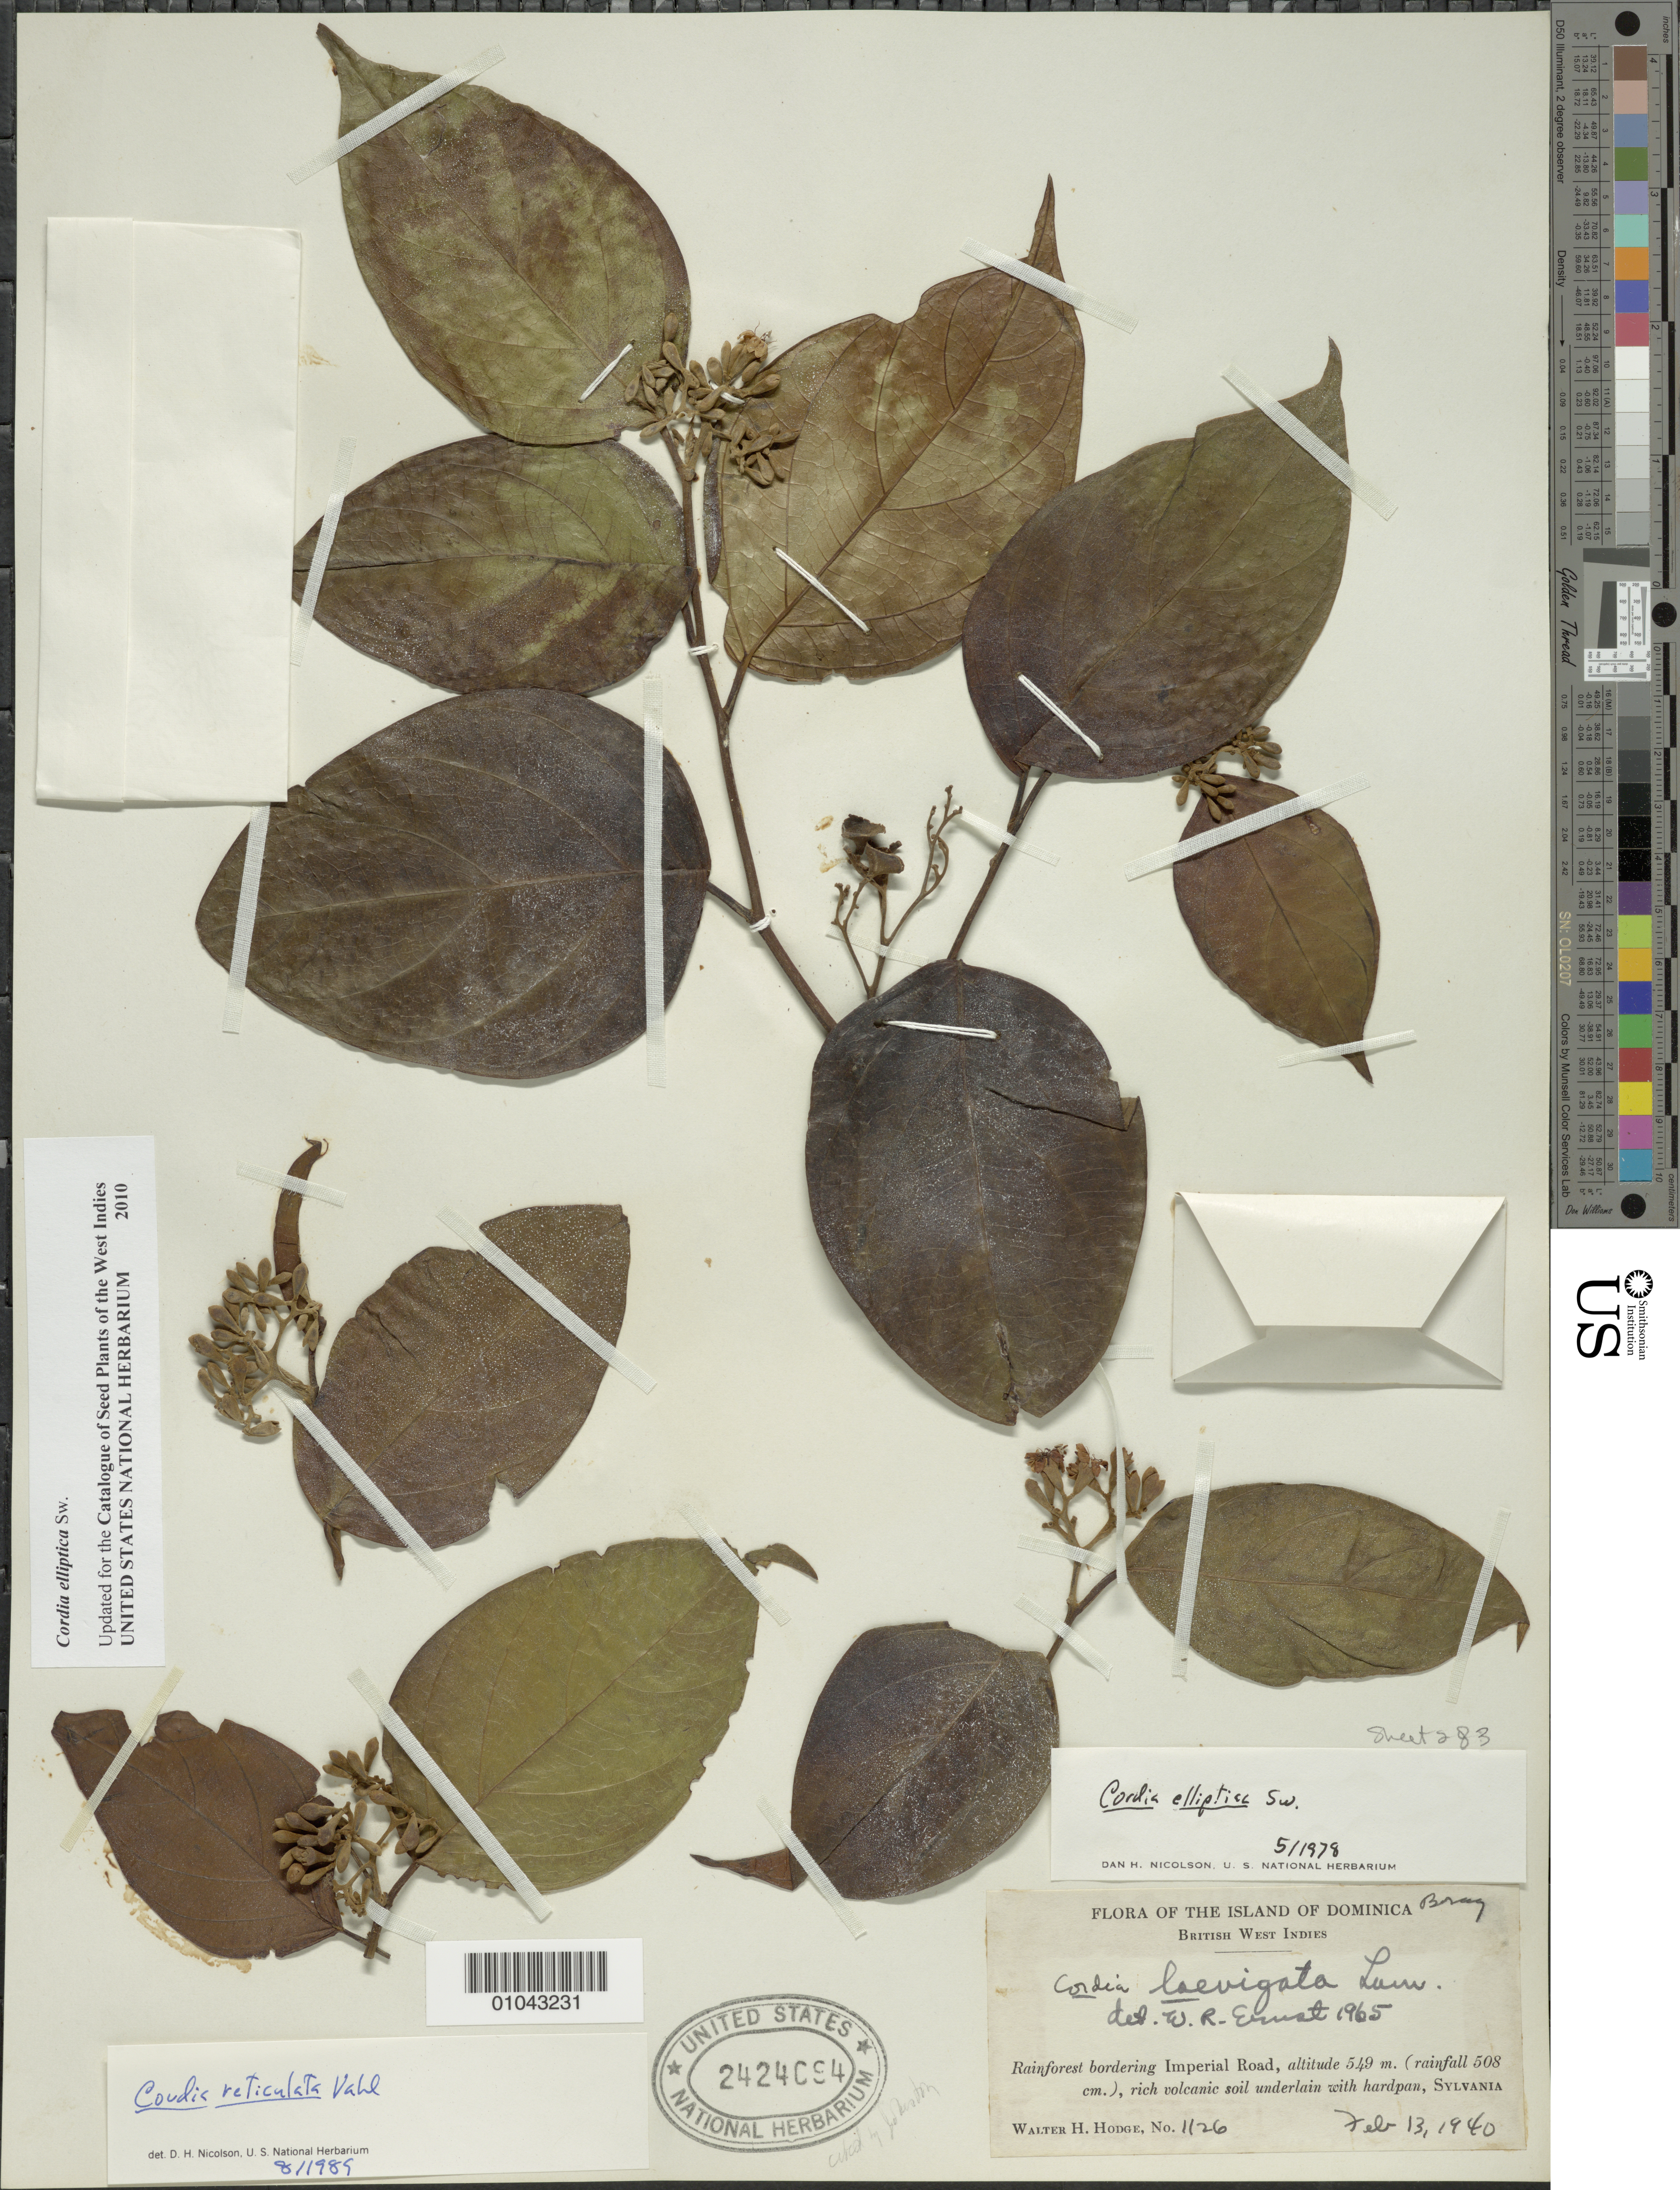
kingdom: Plantae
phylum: Tracheophyta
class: Magnoliopsida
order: Boraginales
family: Cordiaceae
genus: Cordia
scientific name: Cordia elliptica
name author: Sw.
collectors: W. Hodge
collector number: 1126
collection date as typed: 17 Feb 1940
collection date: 1940-02-17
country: Dominica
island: Dominica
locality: Sylvania, Imperial Road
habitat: Rainforest bordering road, rainfall 508 cm, rich volcanic soil underlain with hardpan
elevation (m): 549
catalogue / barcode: US 2424094